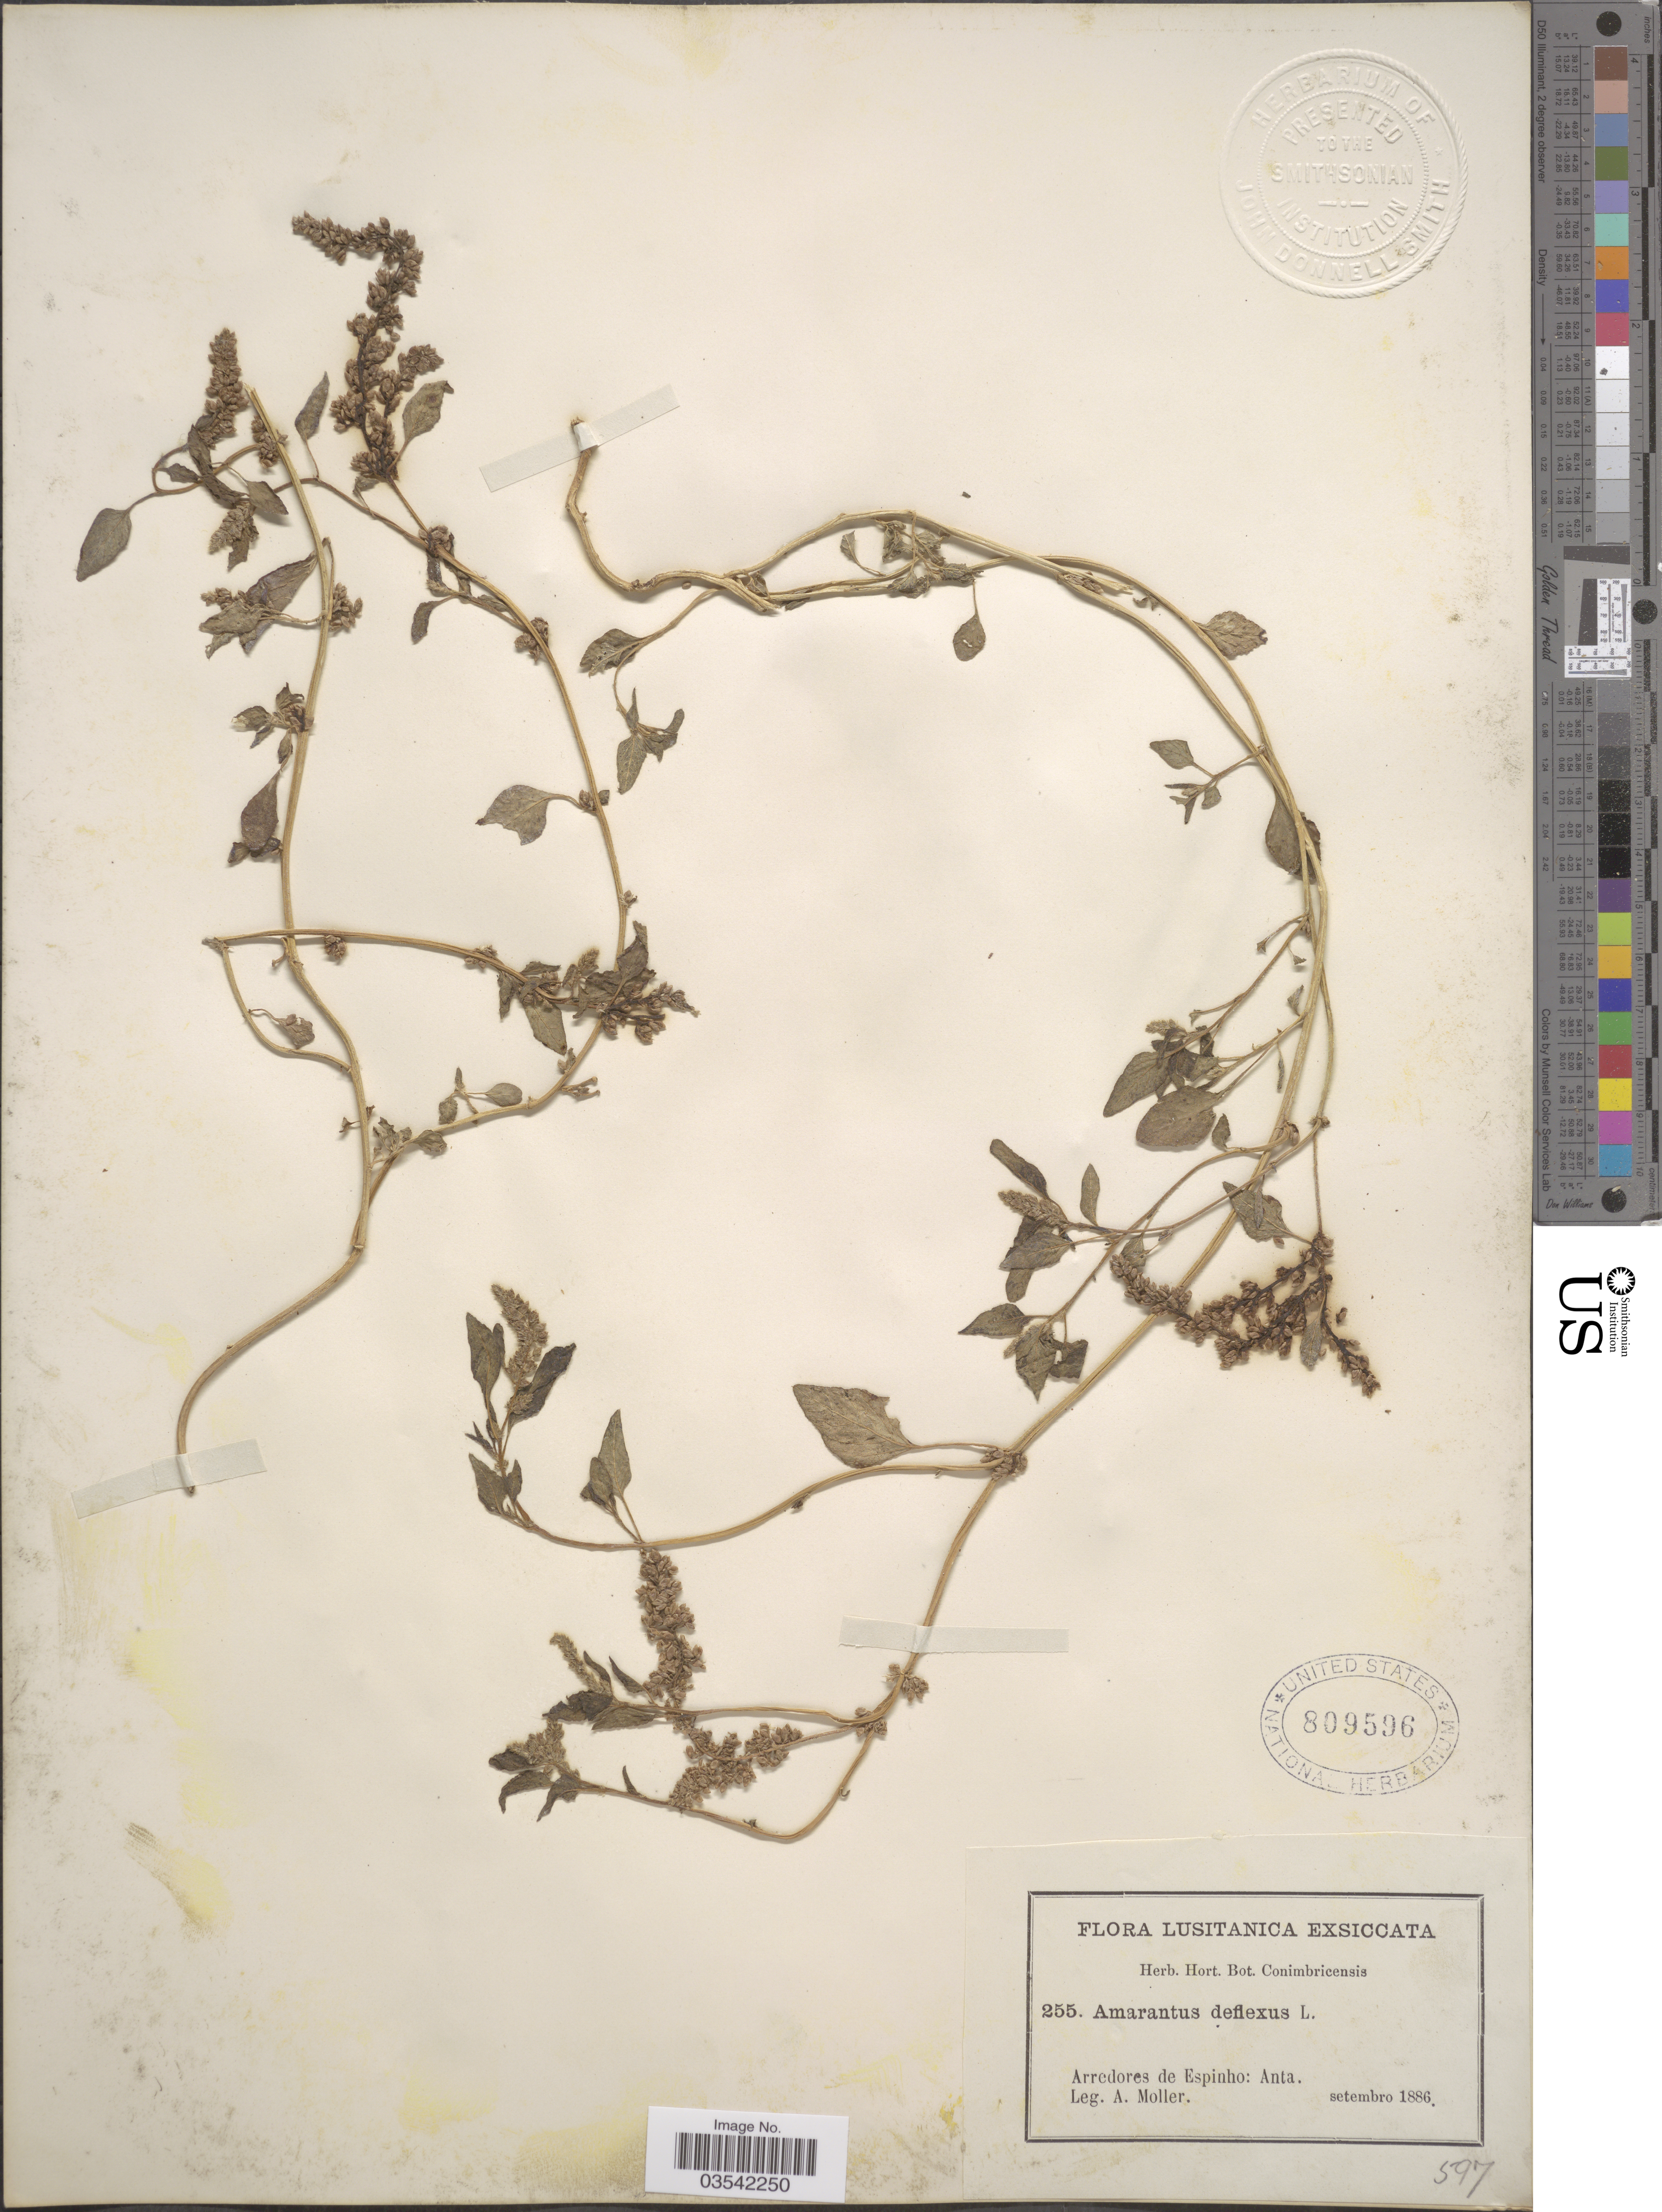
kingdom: Plantae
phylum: Tracheophyta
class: Magnoliopsida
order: Caryophyllales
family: Amaranthaceae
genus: Amaranthus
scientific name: Amaranthus deflexus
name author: L.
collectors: A. Moller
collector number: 255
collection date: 1886-09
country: Portugal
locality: Lusitanica. Arredores de Espinho: Anta.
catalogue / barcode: US 809596